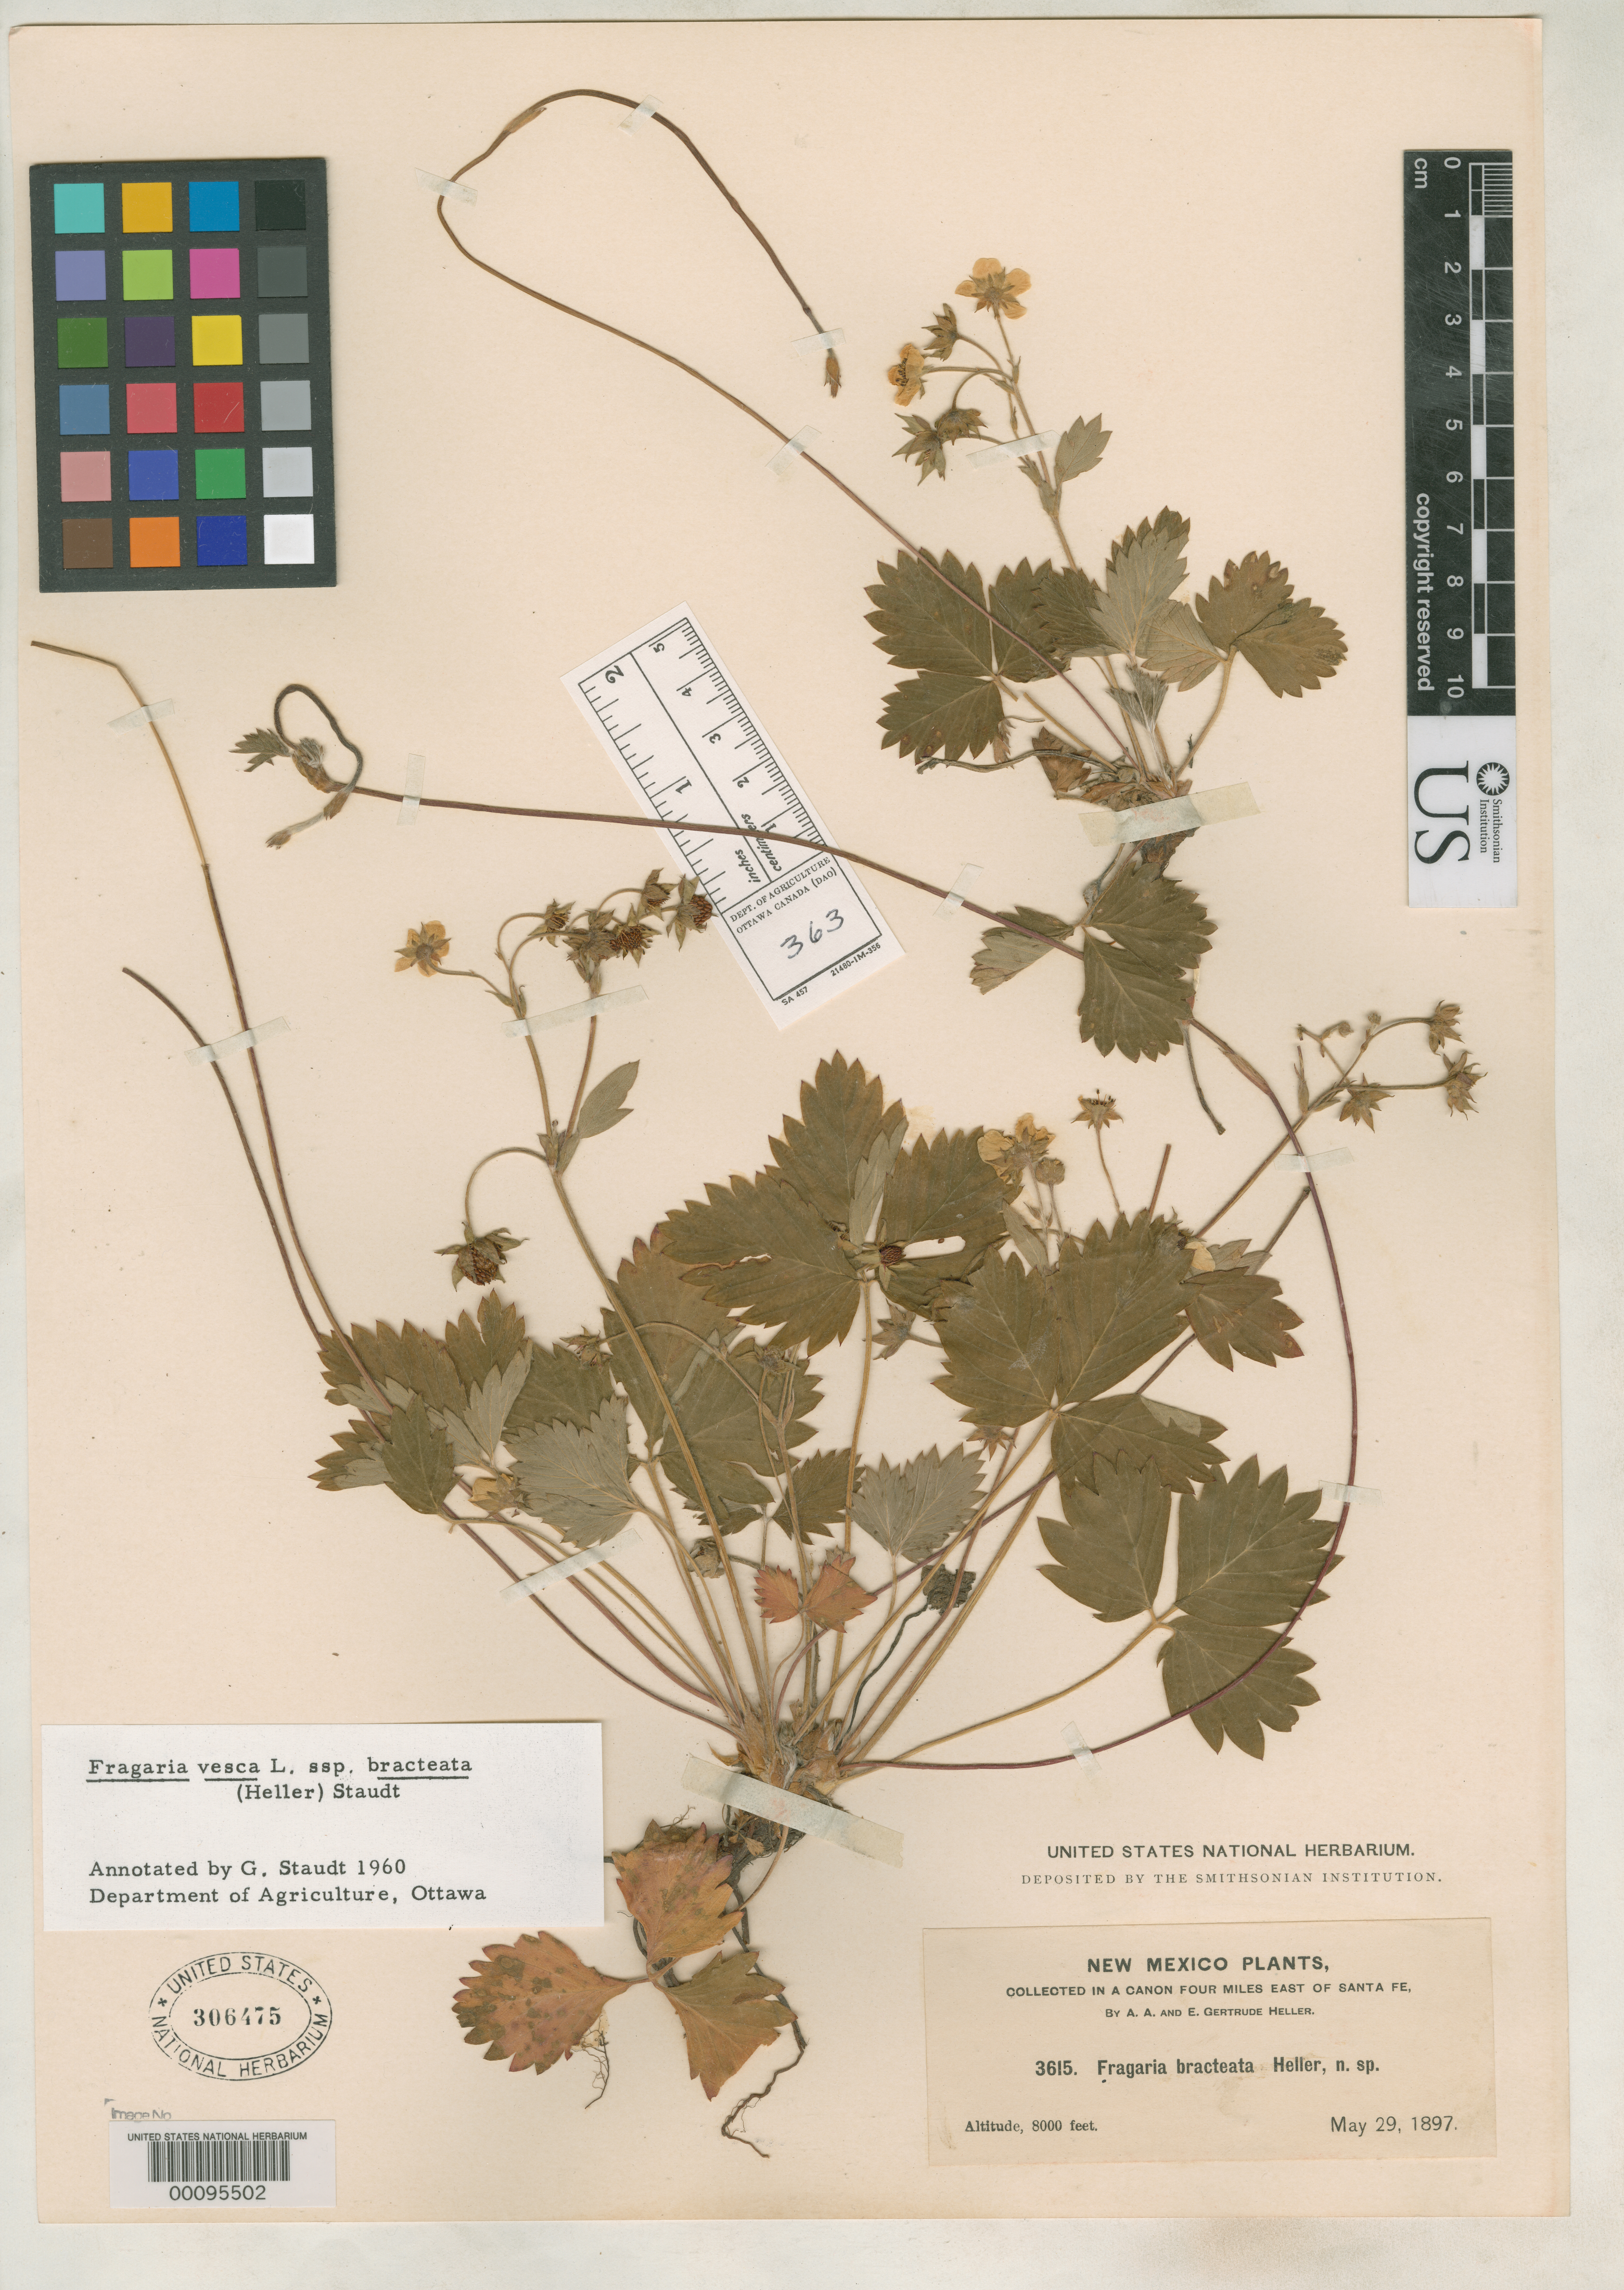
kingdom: Plantae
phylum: Tracheophyta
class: Magnoliopsida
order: Rosales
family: Rosaceae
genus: Fragaria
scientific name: Fragaria bracteata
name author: A. Heller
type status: Type Collection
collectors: A. A. Heller & E. G. Heller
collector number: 3615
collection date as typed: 29 May 1897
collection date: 1897-05-29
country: United States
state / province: New Mexico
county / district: Santa Fe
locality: Along Santa Fe Creek, 9 mi E of Santa Fe.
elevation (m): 2438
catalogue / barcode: US 306475